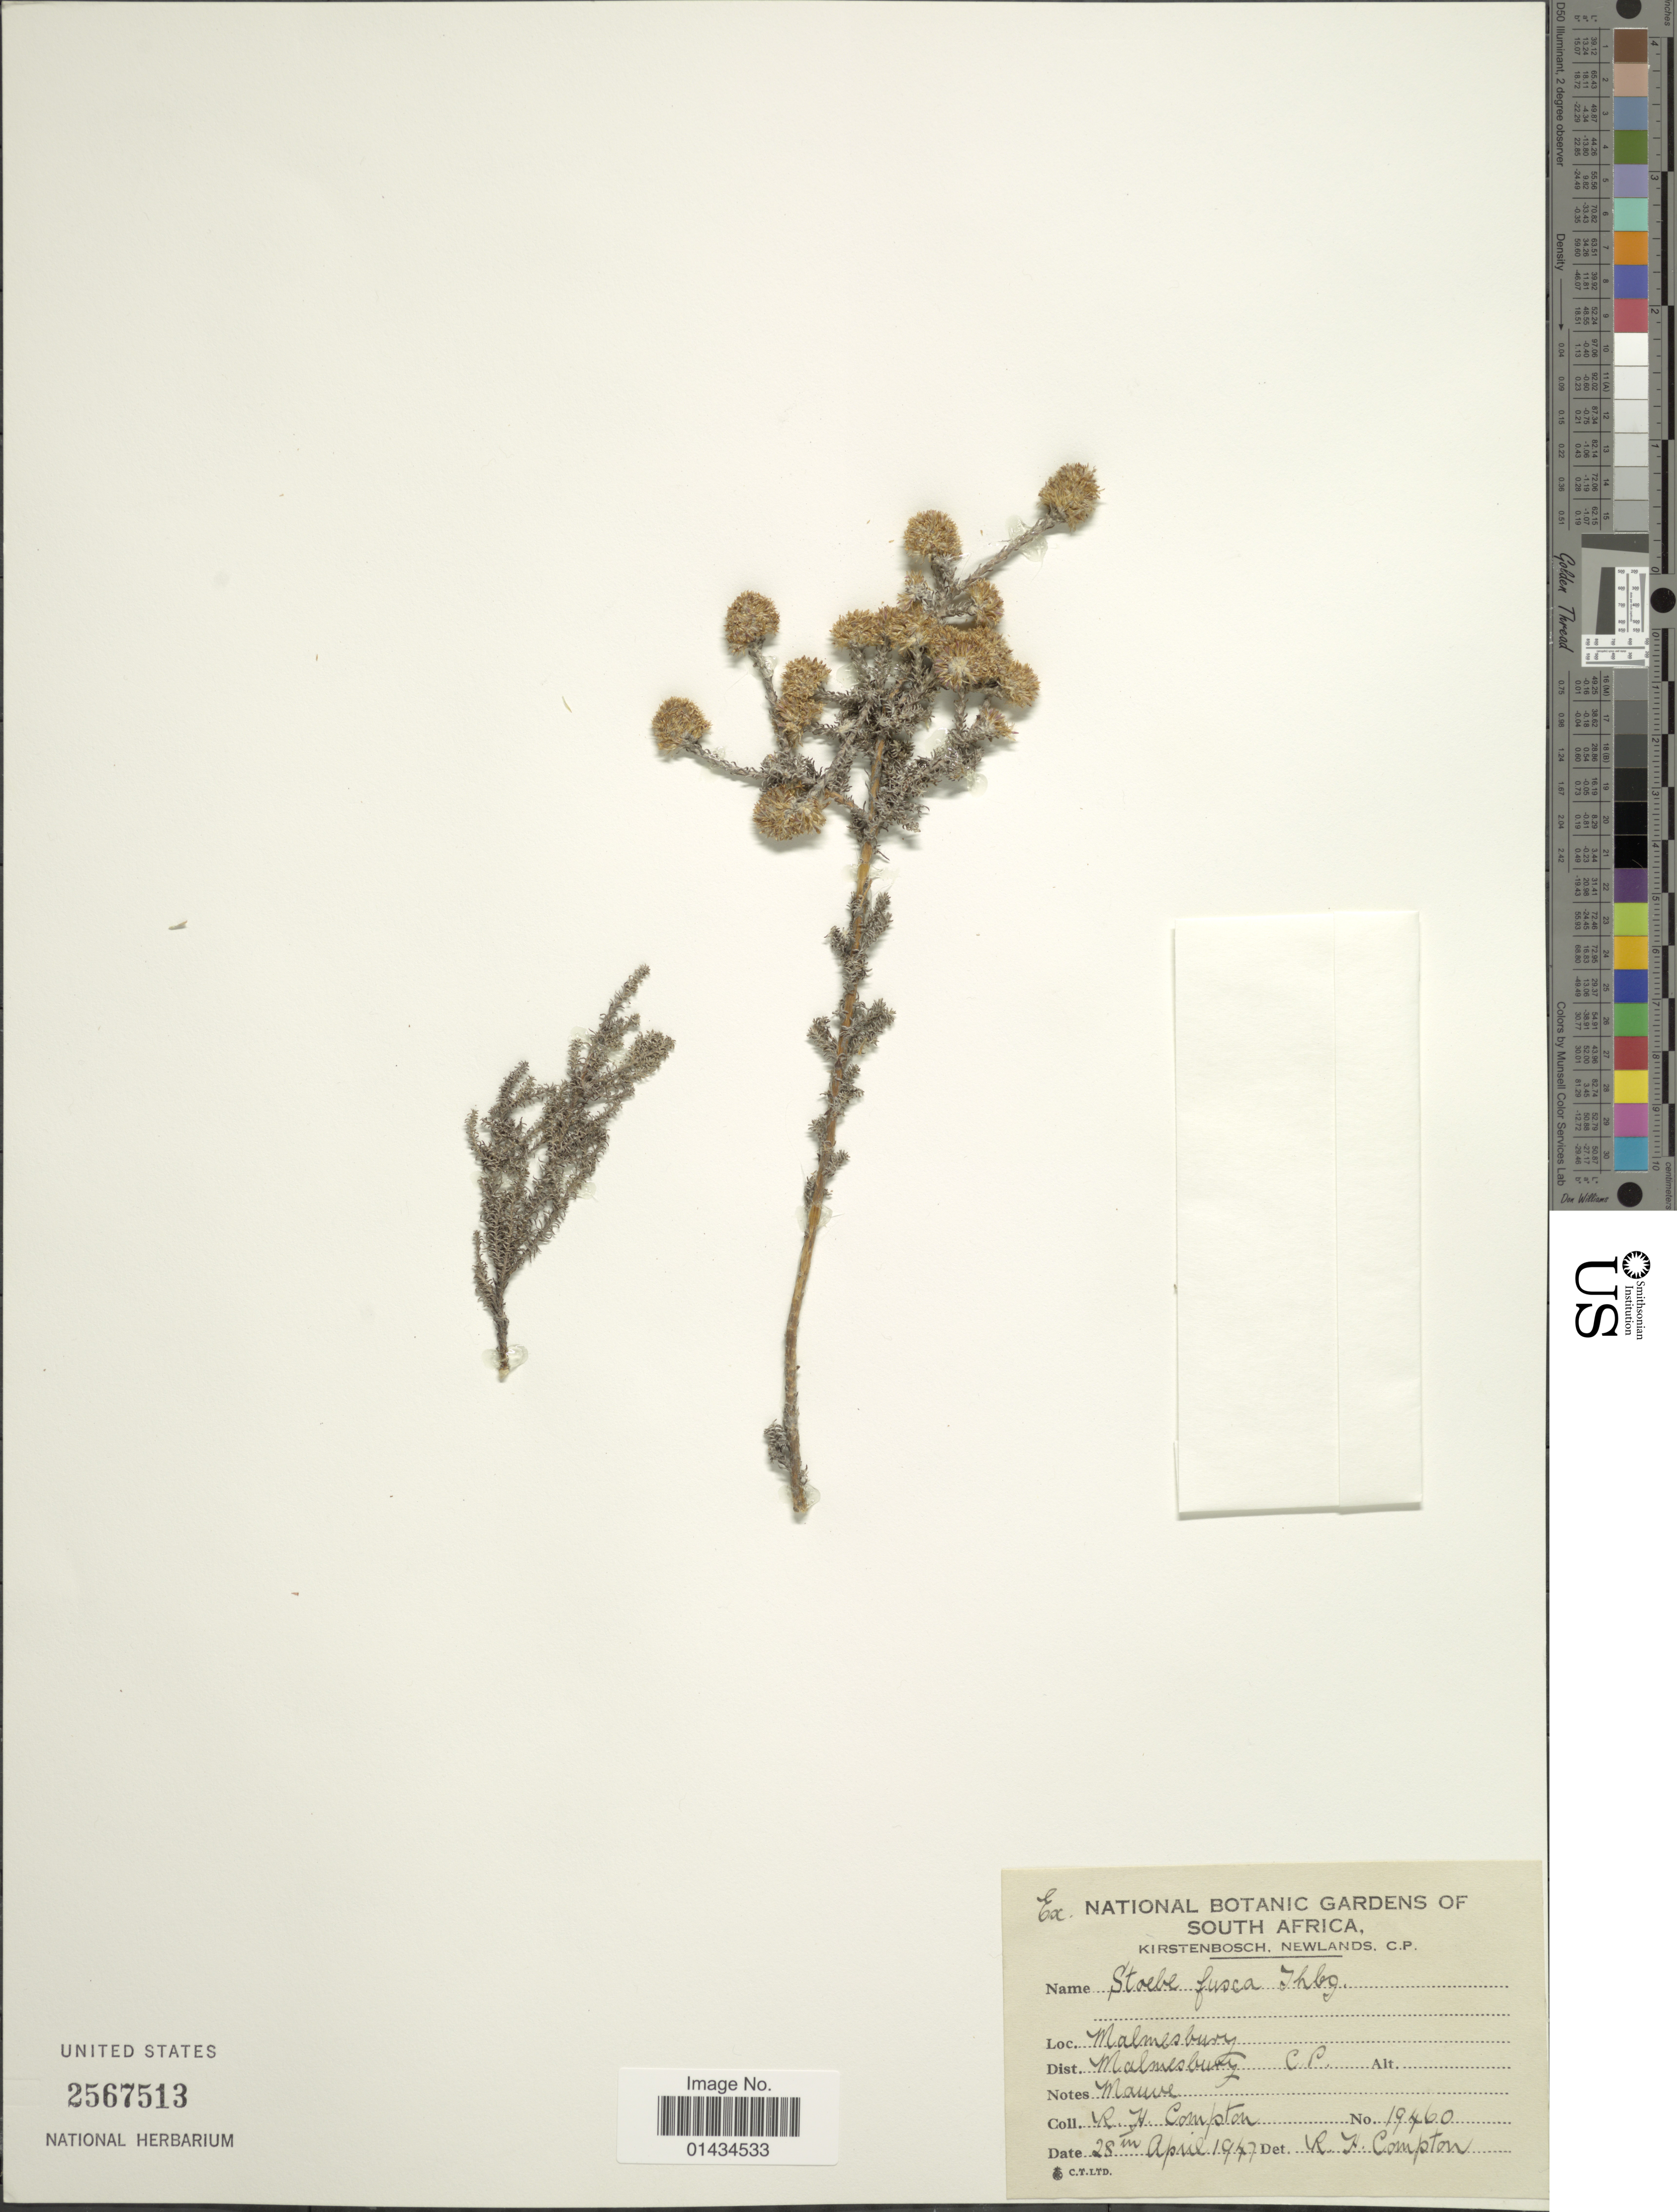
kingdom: Plantae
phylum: Tracheophyta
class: Magnoliopsida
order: Asterales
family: Asteraceae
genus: Stoebe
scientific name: Stoebe fusca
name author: (L.) Thunb.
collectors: R. H. Compton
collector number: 19460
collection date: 1947-04-28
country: South Africa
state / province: Western Cape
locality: Malmesbury, Dist. Malmesbury, Mauve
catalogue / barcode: US 2567513